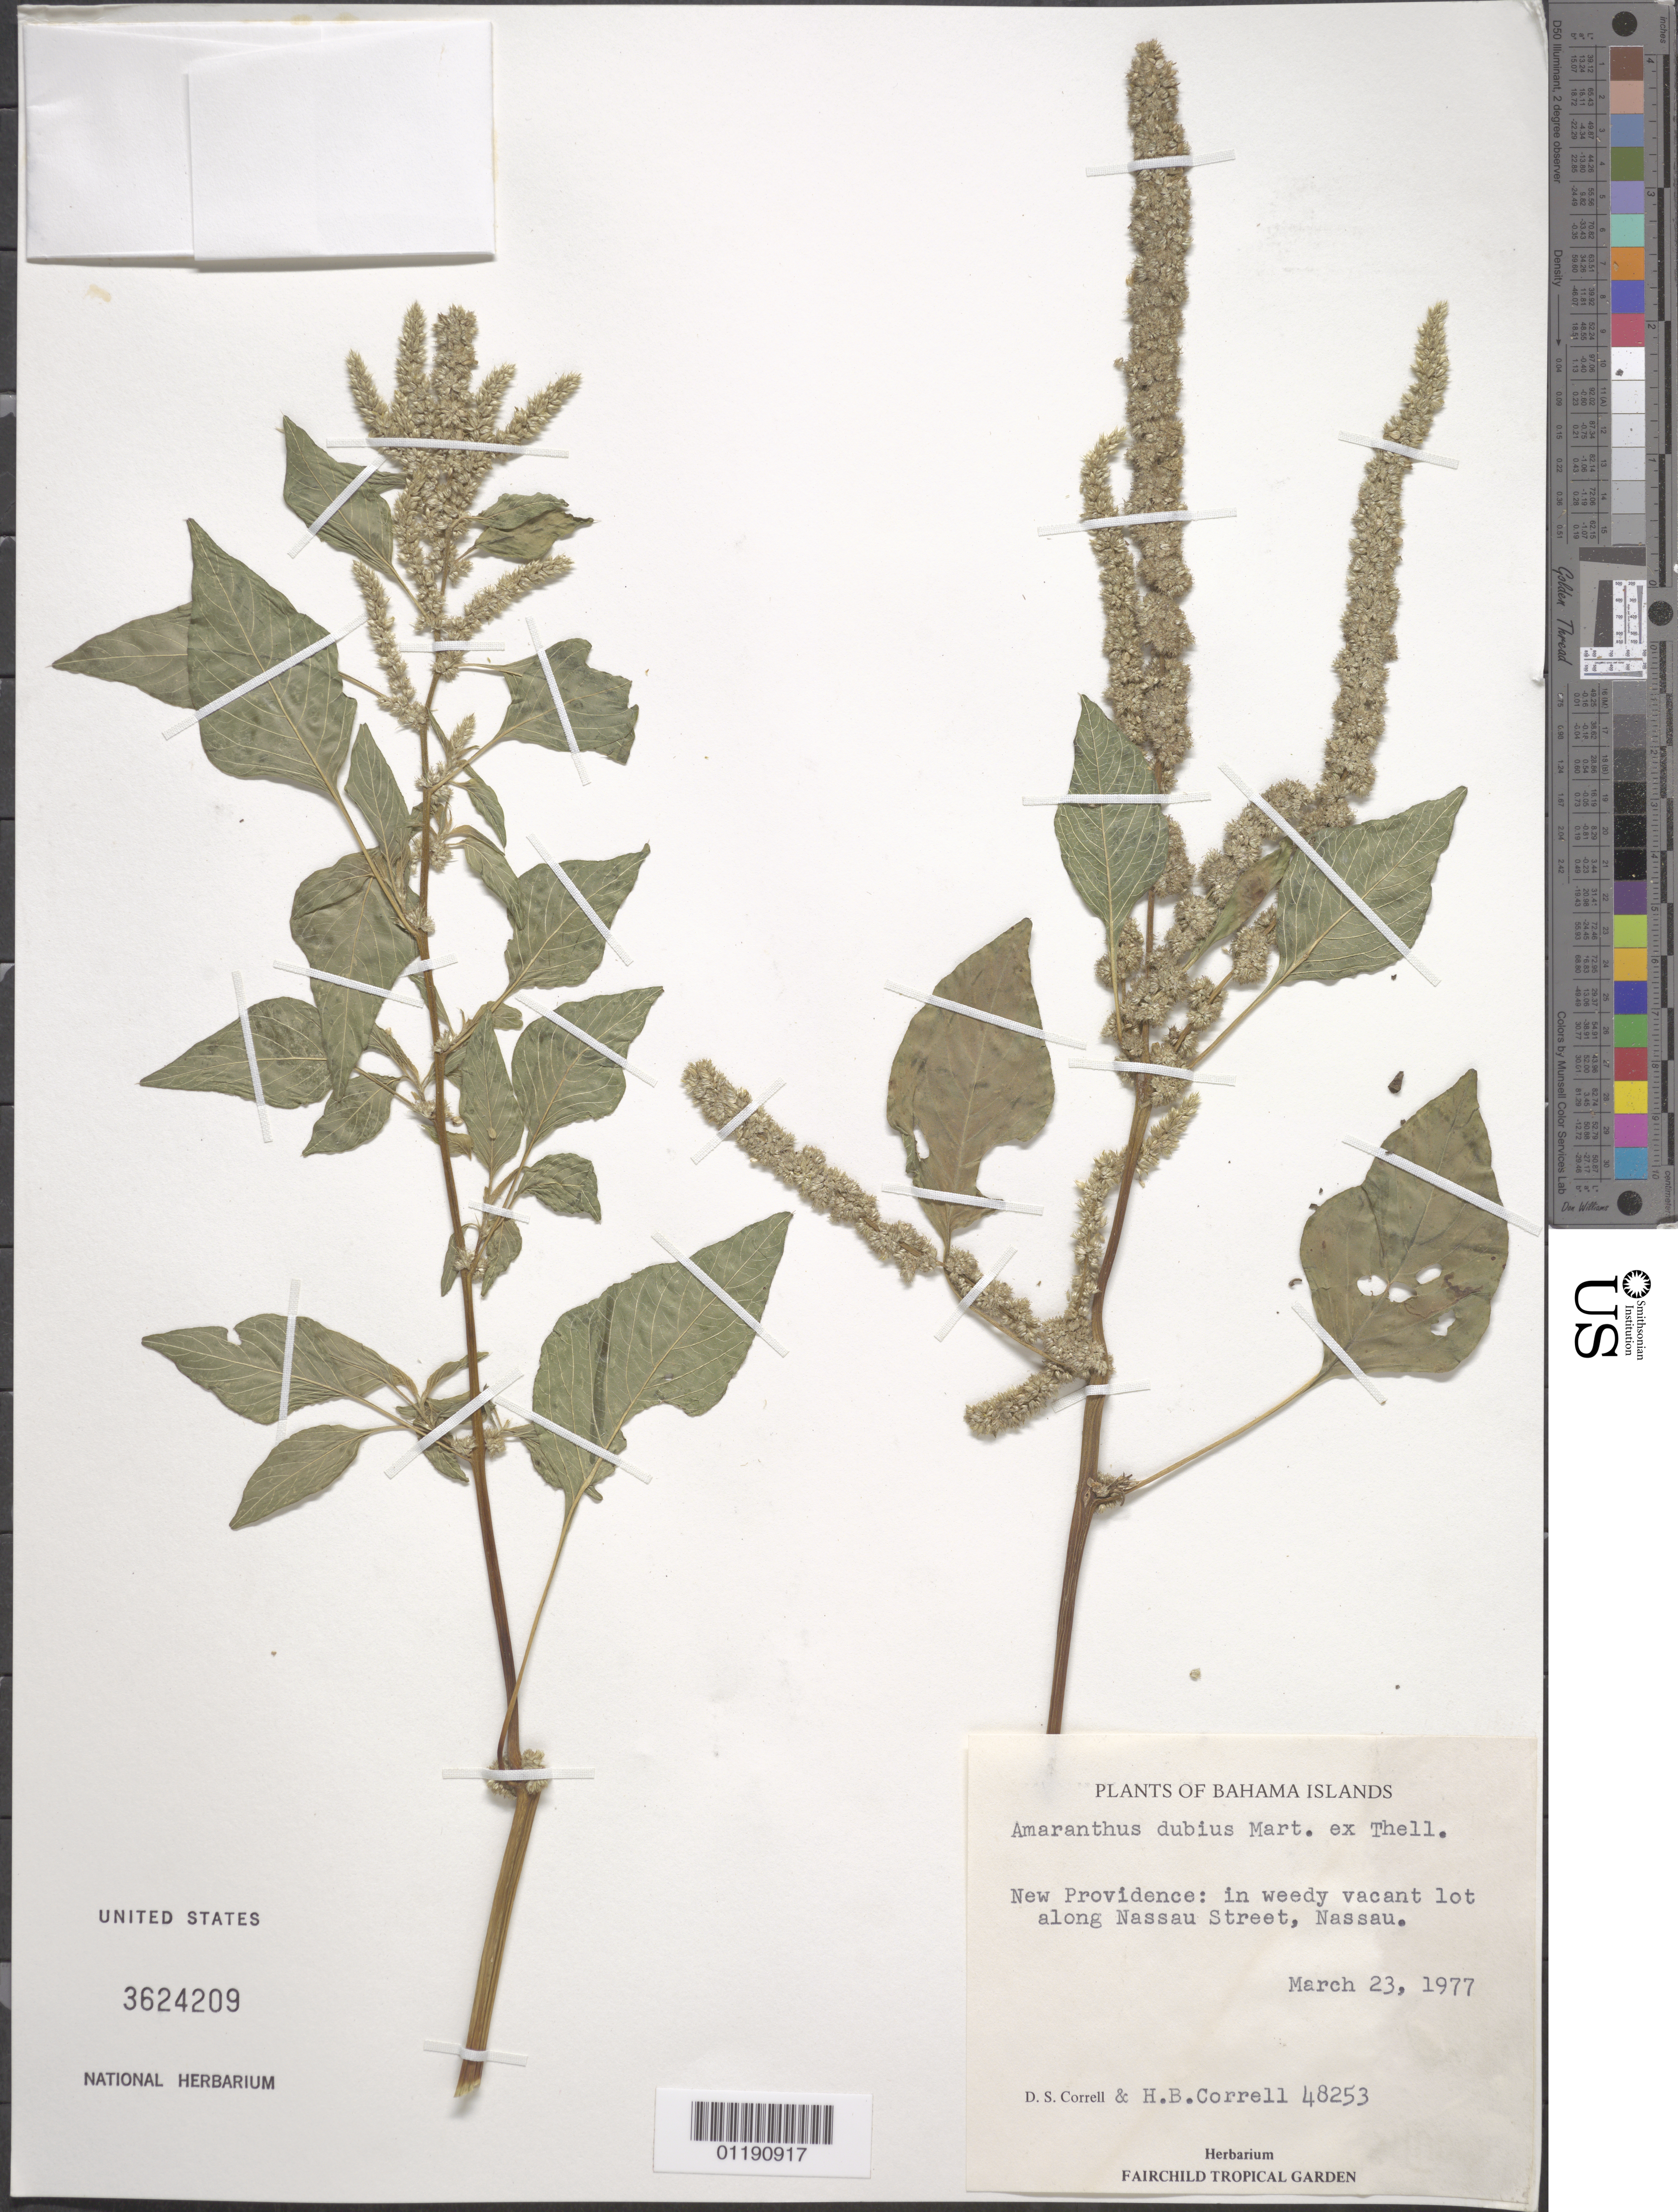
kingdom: Plantae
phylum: Tracheophyta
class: Magnoliopsida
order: Caryophyllales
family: Amaranthaceae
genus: Amaranthus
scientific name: Amaranthus dubius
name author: Mart. ex Thell.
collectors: D. S. Correll & H. Correll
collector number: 48253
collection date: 1977-03-23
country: Bahamas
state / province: New Providence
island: New Providence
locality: New Providence: in weedy vacant lot along Nassau Street, Nassau.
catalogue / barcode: US 3624209